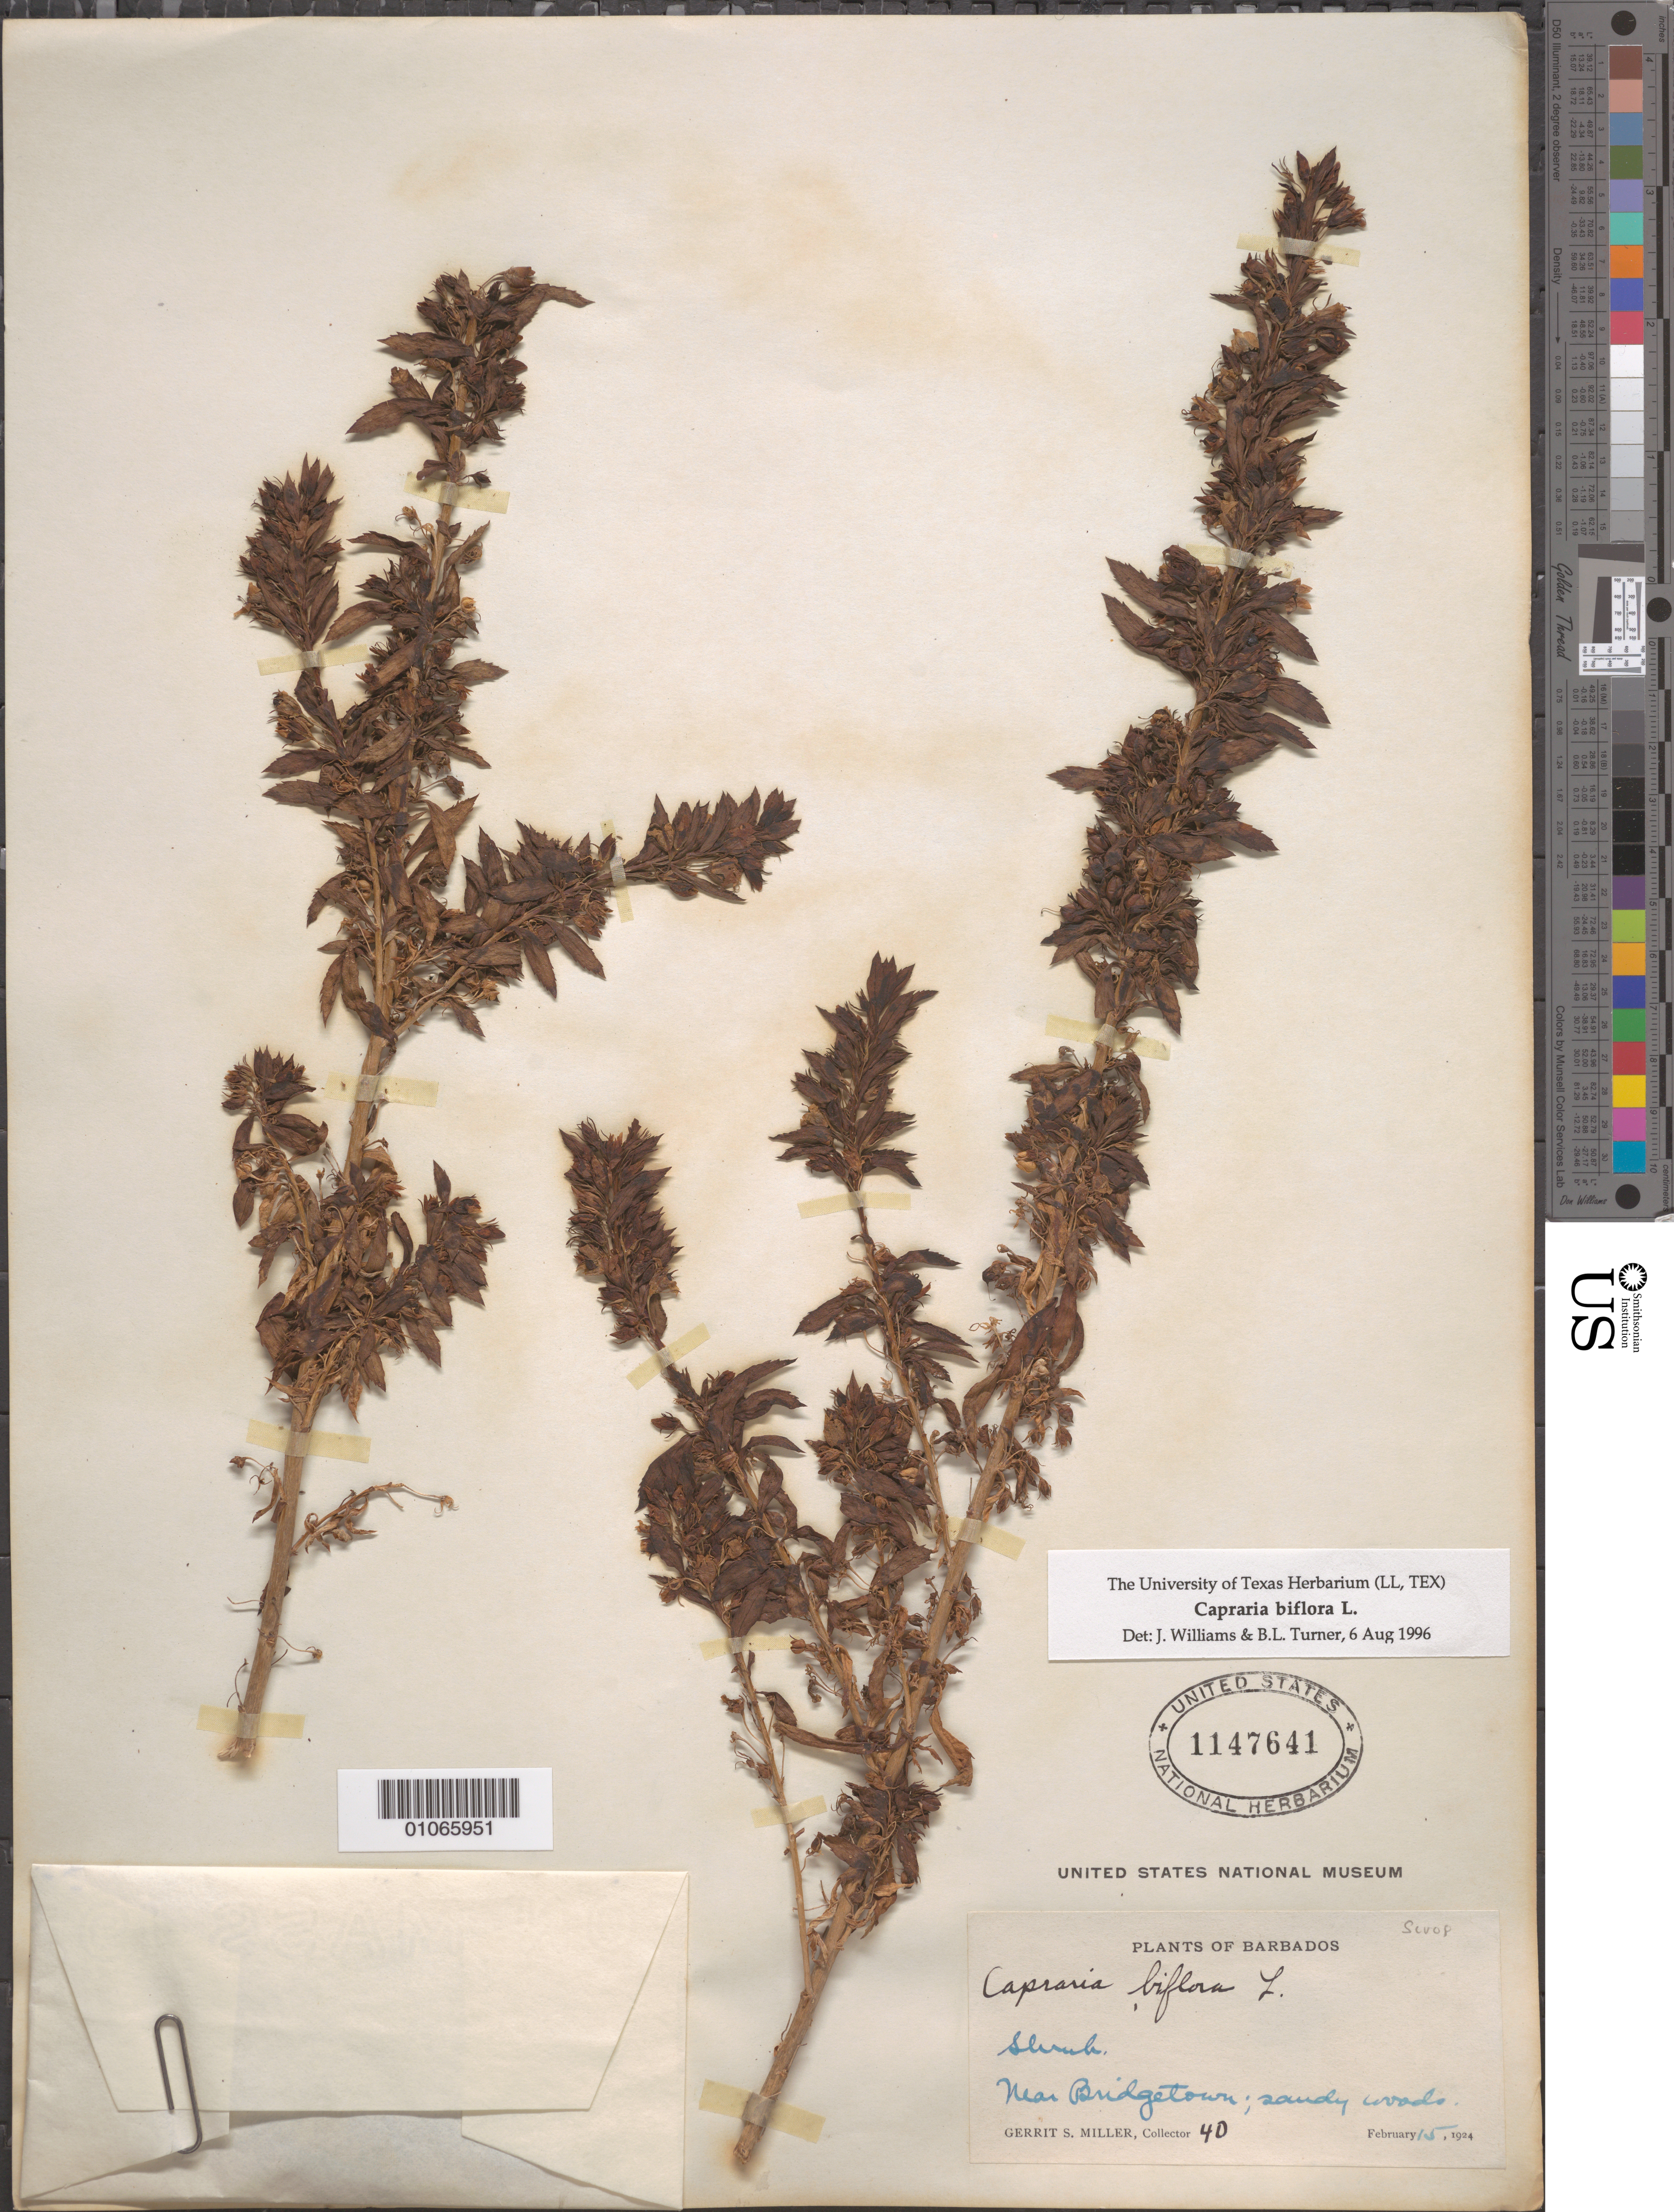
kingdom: Plantae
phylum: Tracheophyta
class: Magnoliopsida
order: Lamiales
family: Scrophulariaceae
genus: Capraria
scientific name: Capraria biflora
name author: L.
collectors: G. S. Miller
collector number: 40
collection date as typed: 15 Feb 1924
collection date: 1924-02-15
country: Barbados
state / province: Saint Michael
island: Barbados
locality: Near Bridgetown; sandy woods.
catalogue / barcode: US 1147641